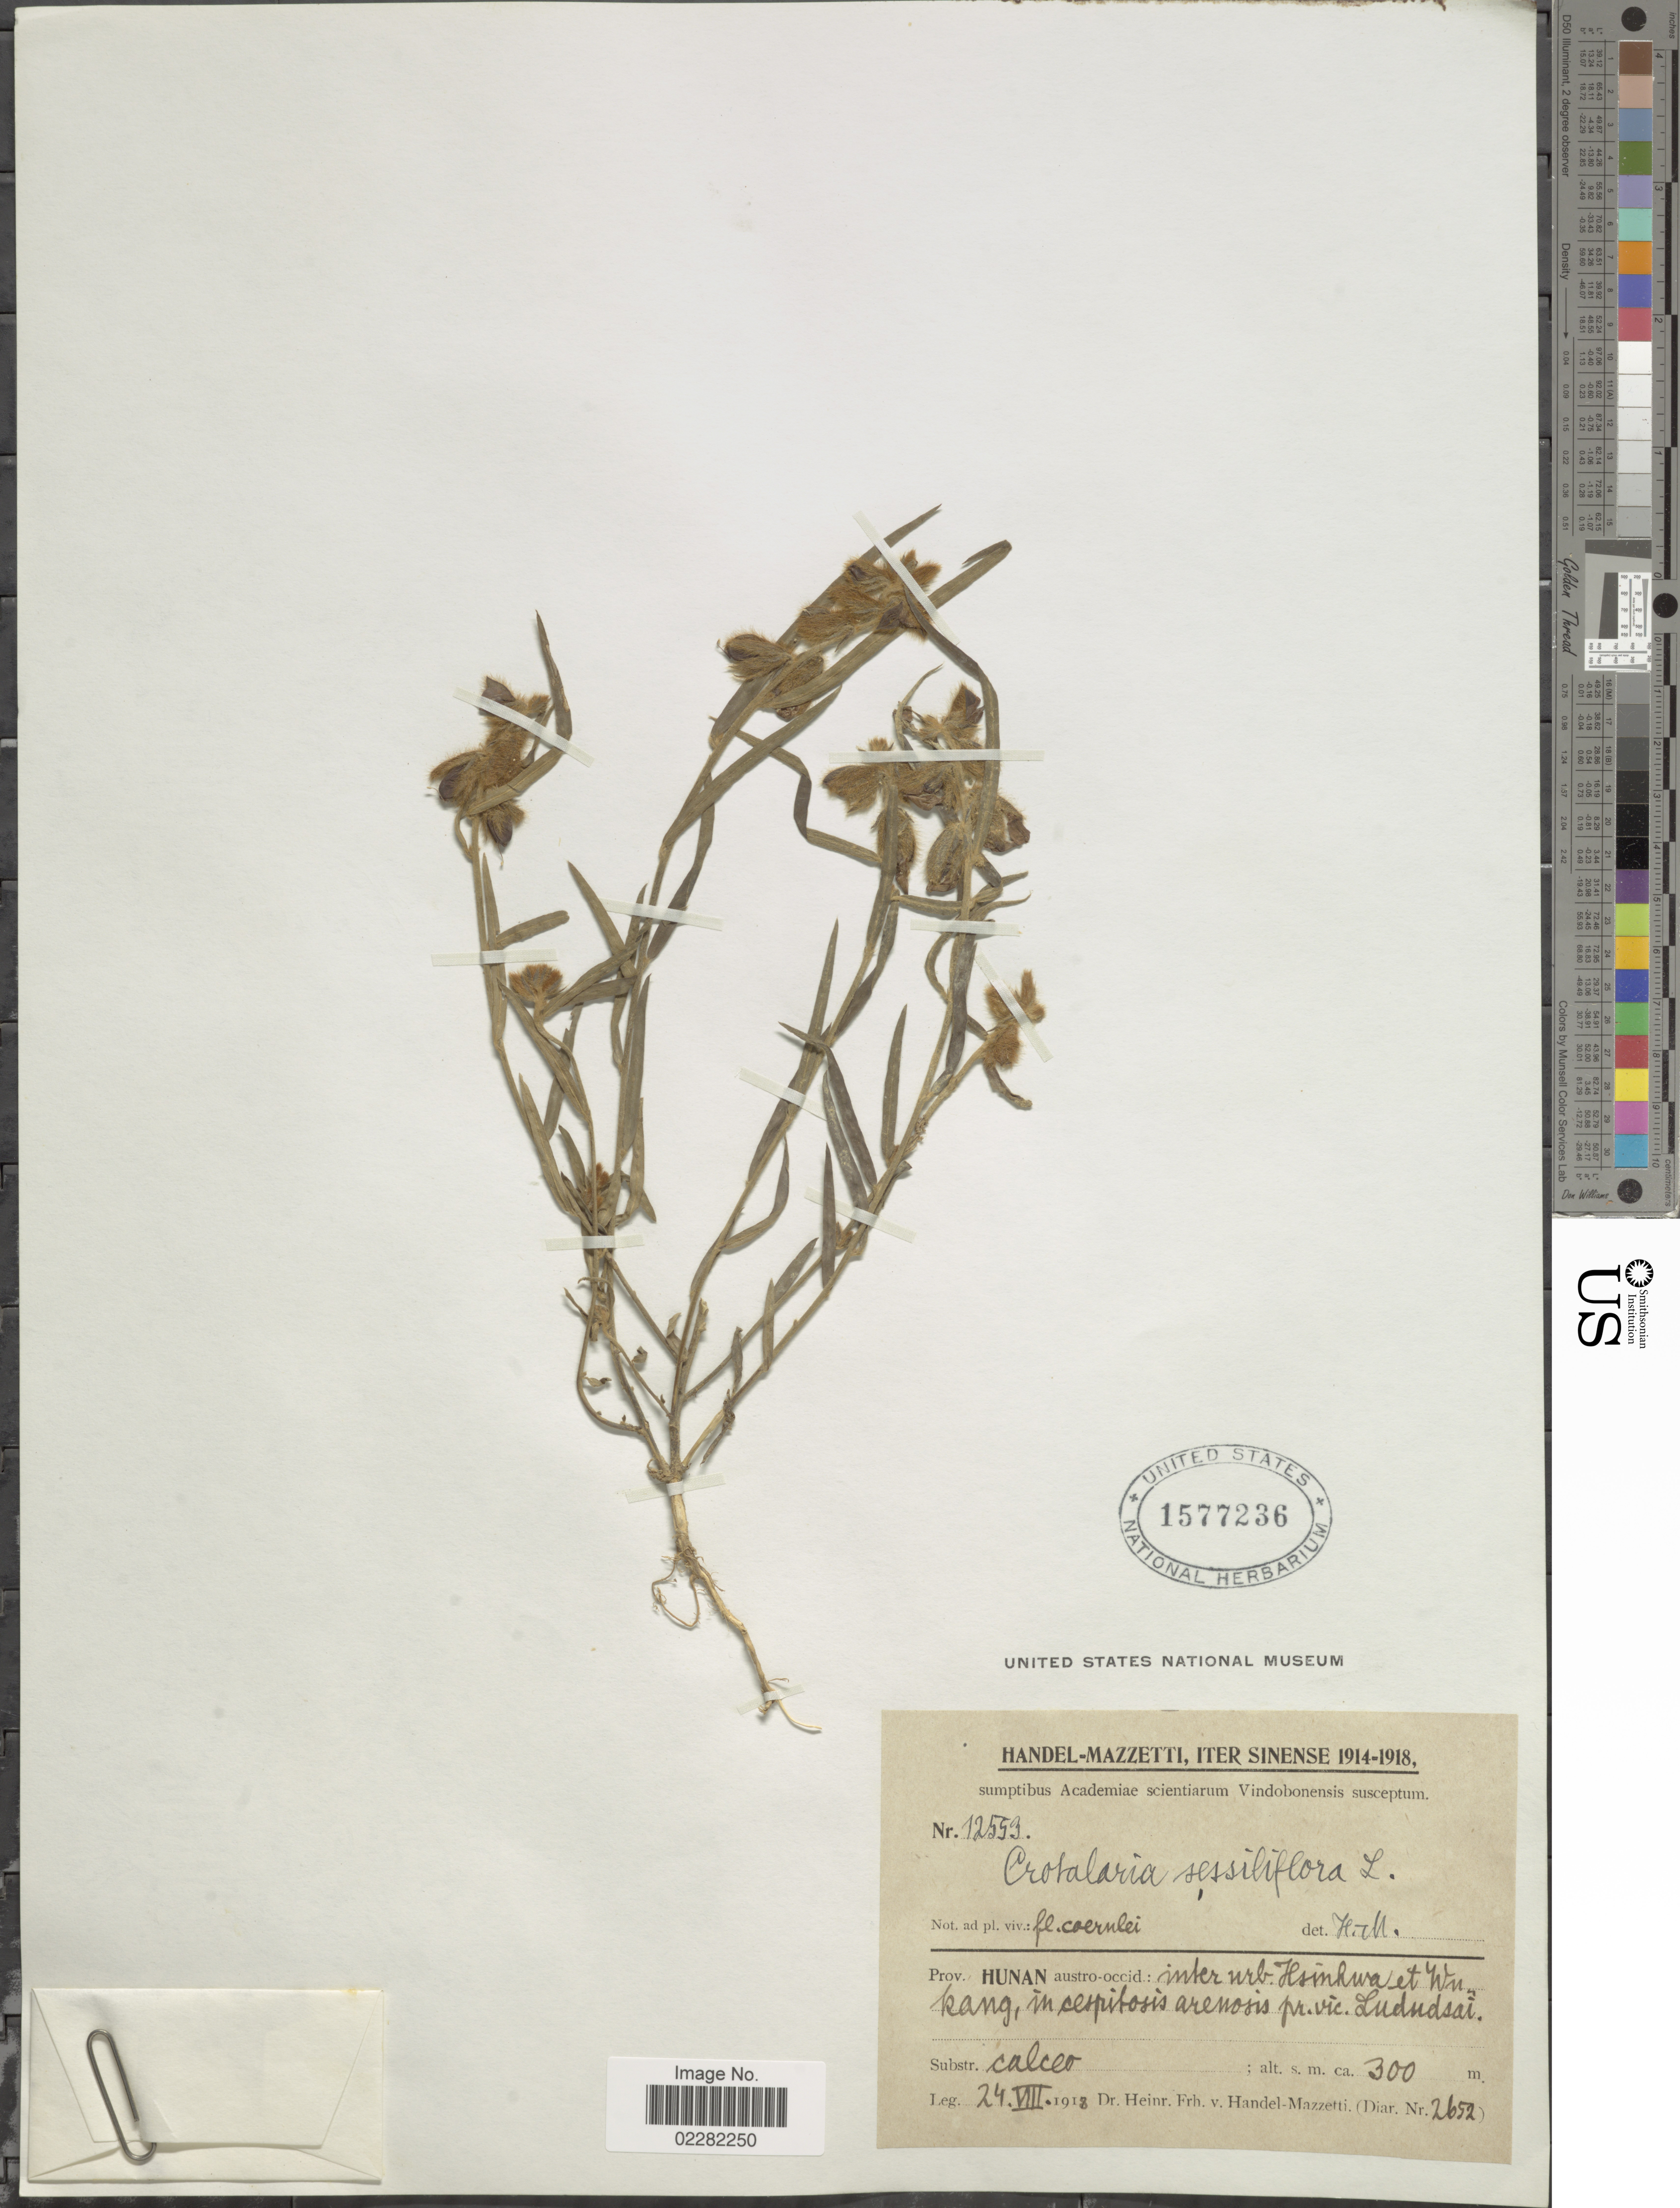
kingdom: Plantae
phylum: Tracheophyta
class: Magnoliopsida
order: Fabales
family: Fabaceae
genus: Crotalaria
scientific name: Crotalaria sessilifolia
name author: L.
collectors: H. Handel-Mazzetti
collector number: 2652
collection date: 1918-08-24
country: China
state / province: Hunan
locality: Hsingwa et Wn Kang, in cespitosis arenosis pr. vic. Lududsai [interpreted]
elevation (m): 300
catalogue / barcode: US 1577236